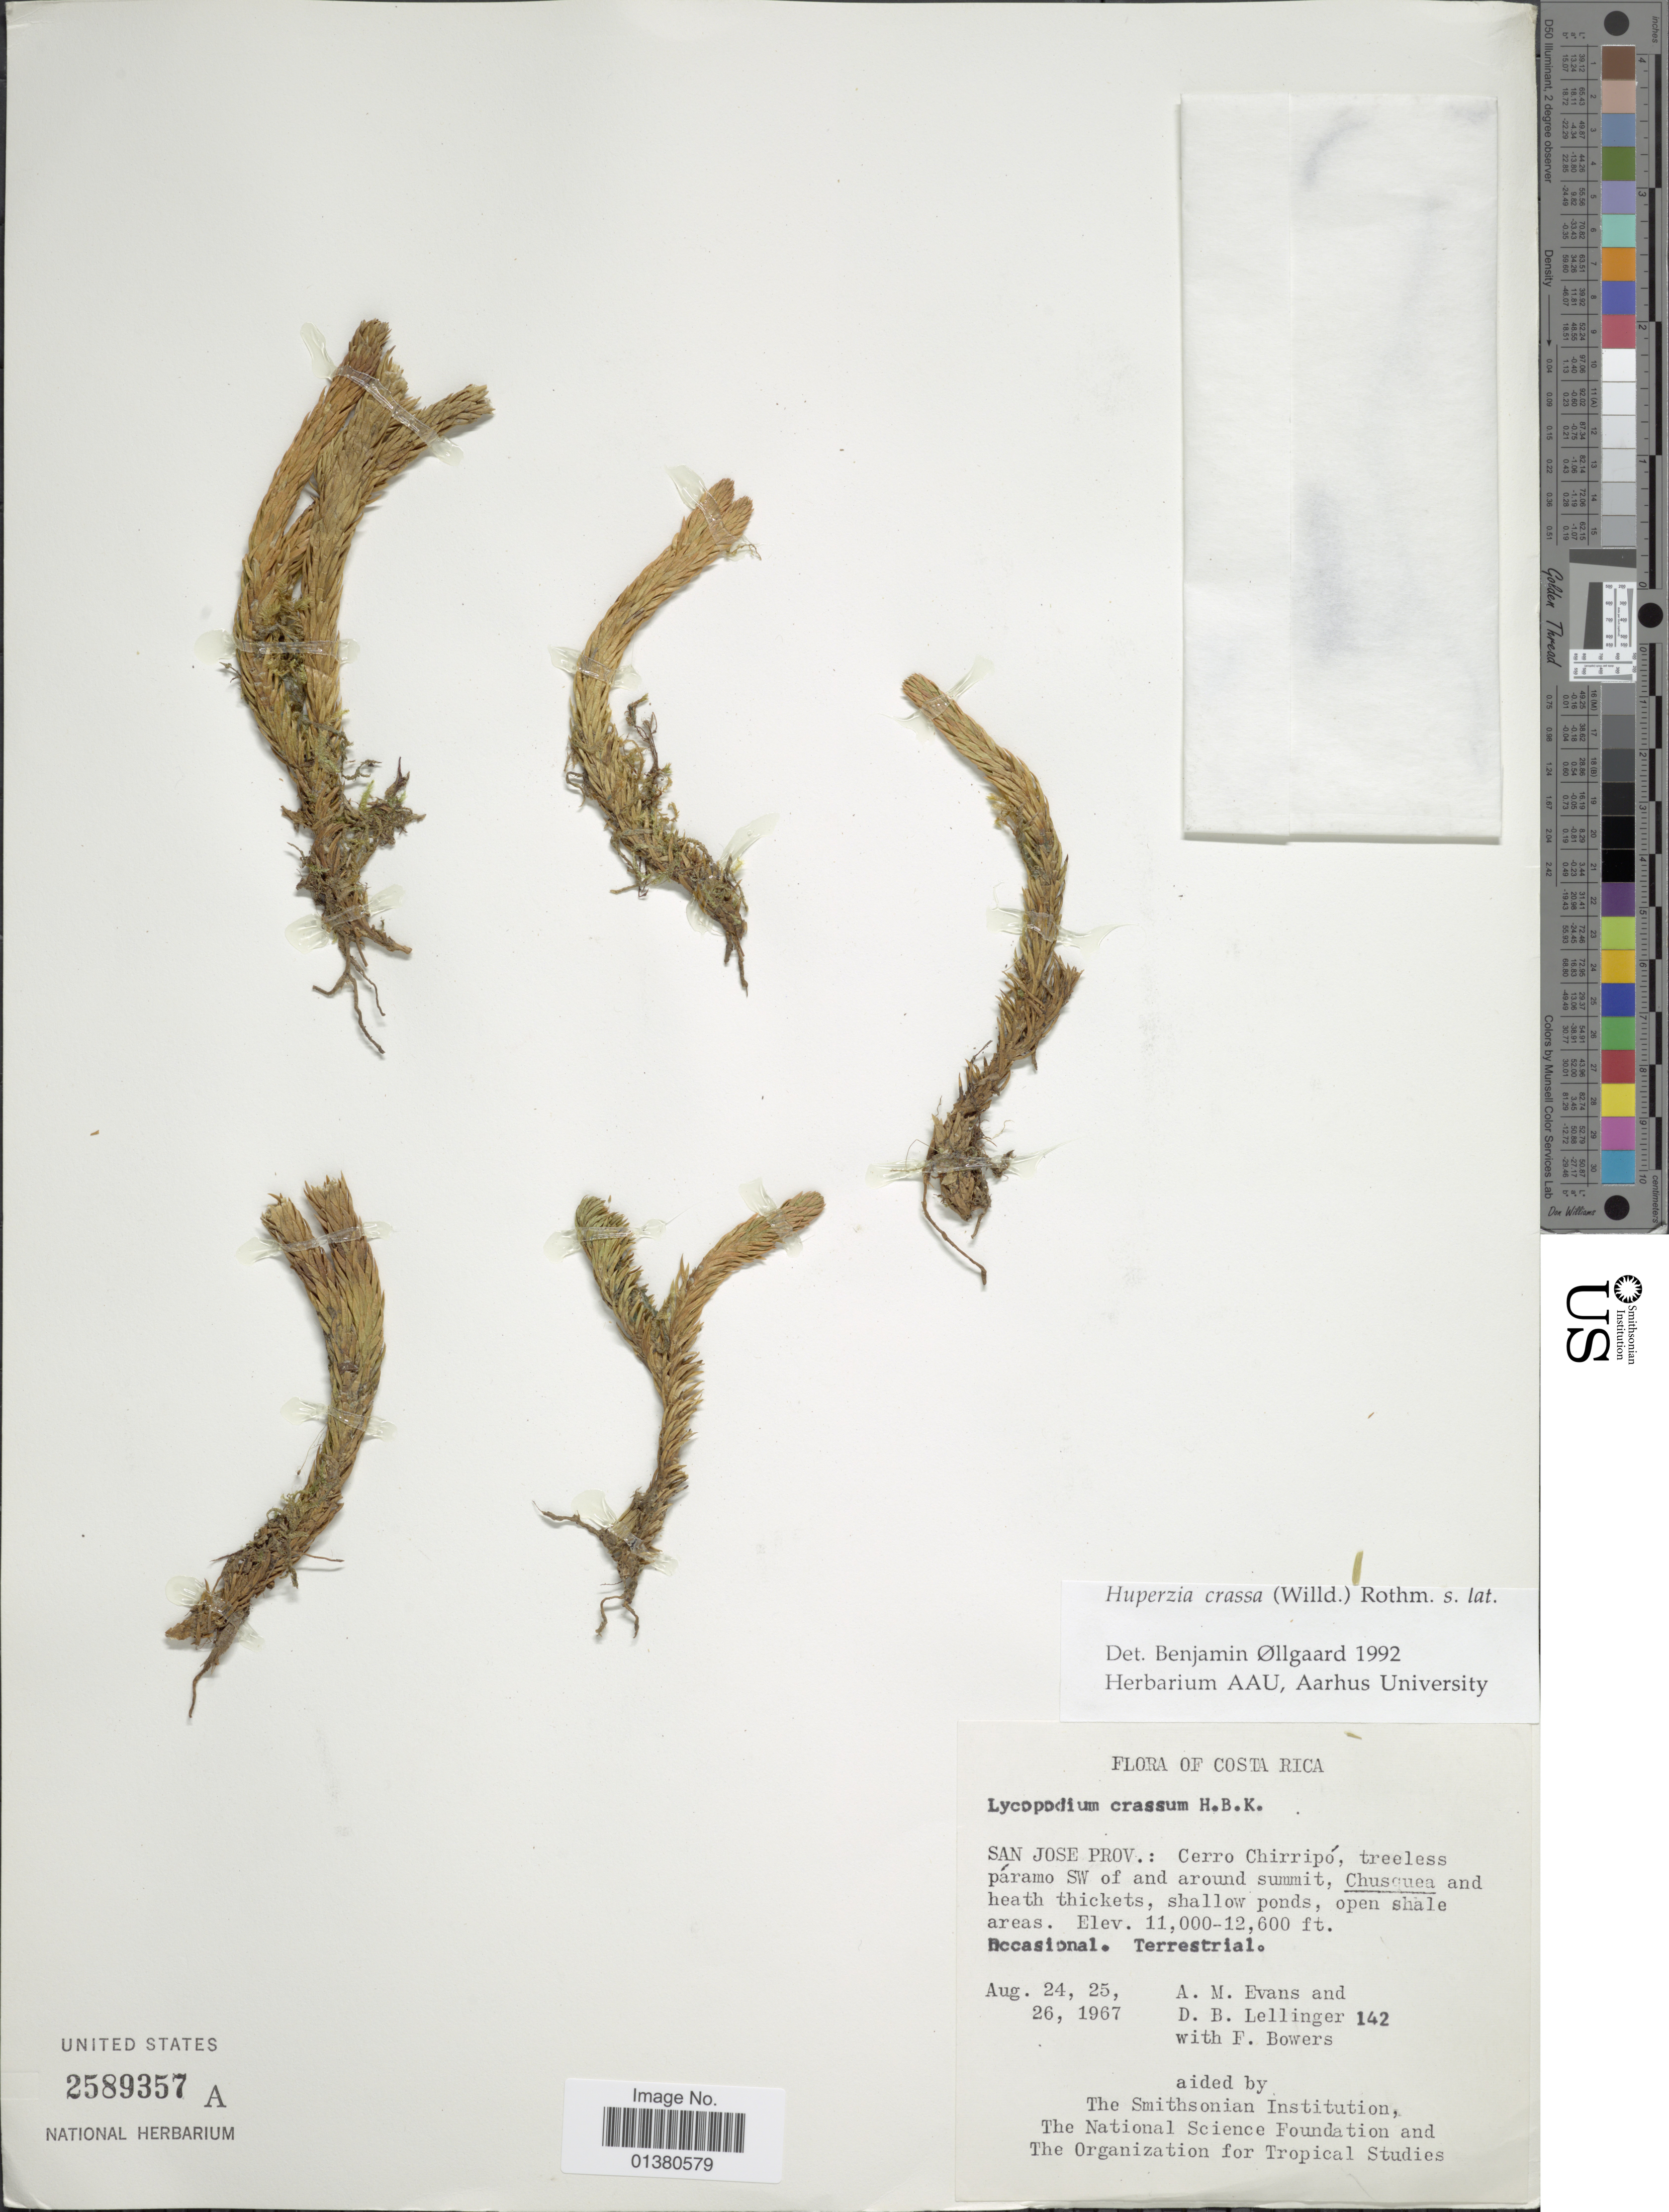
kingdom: Plantae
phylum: Tracheophyta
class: Lycopodiopsida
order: Lycopodiales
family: Lycopodiaceae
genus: Phlegmariurus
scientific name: Phlegmariurus crassus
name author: (Humb. & Bonpl. ex Willd.) B. Øllg.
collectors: A. M. Evans, D. B. Lellinger & F. Bowers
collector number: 142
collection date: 1967-08-24/1967-08-26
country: Costa Rica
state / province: San José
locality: San Jose Prov.: Cerro Chirripó, treeless páramo SW of and around summit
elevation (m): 3353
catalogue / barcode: US 2589357A